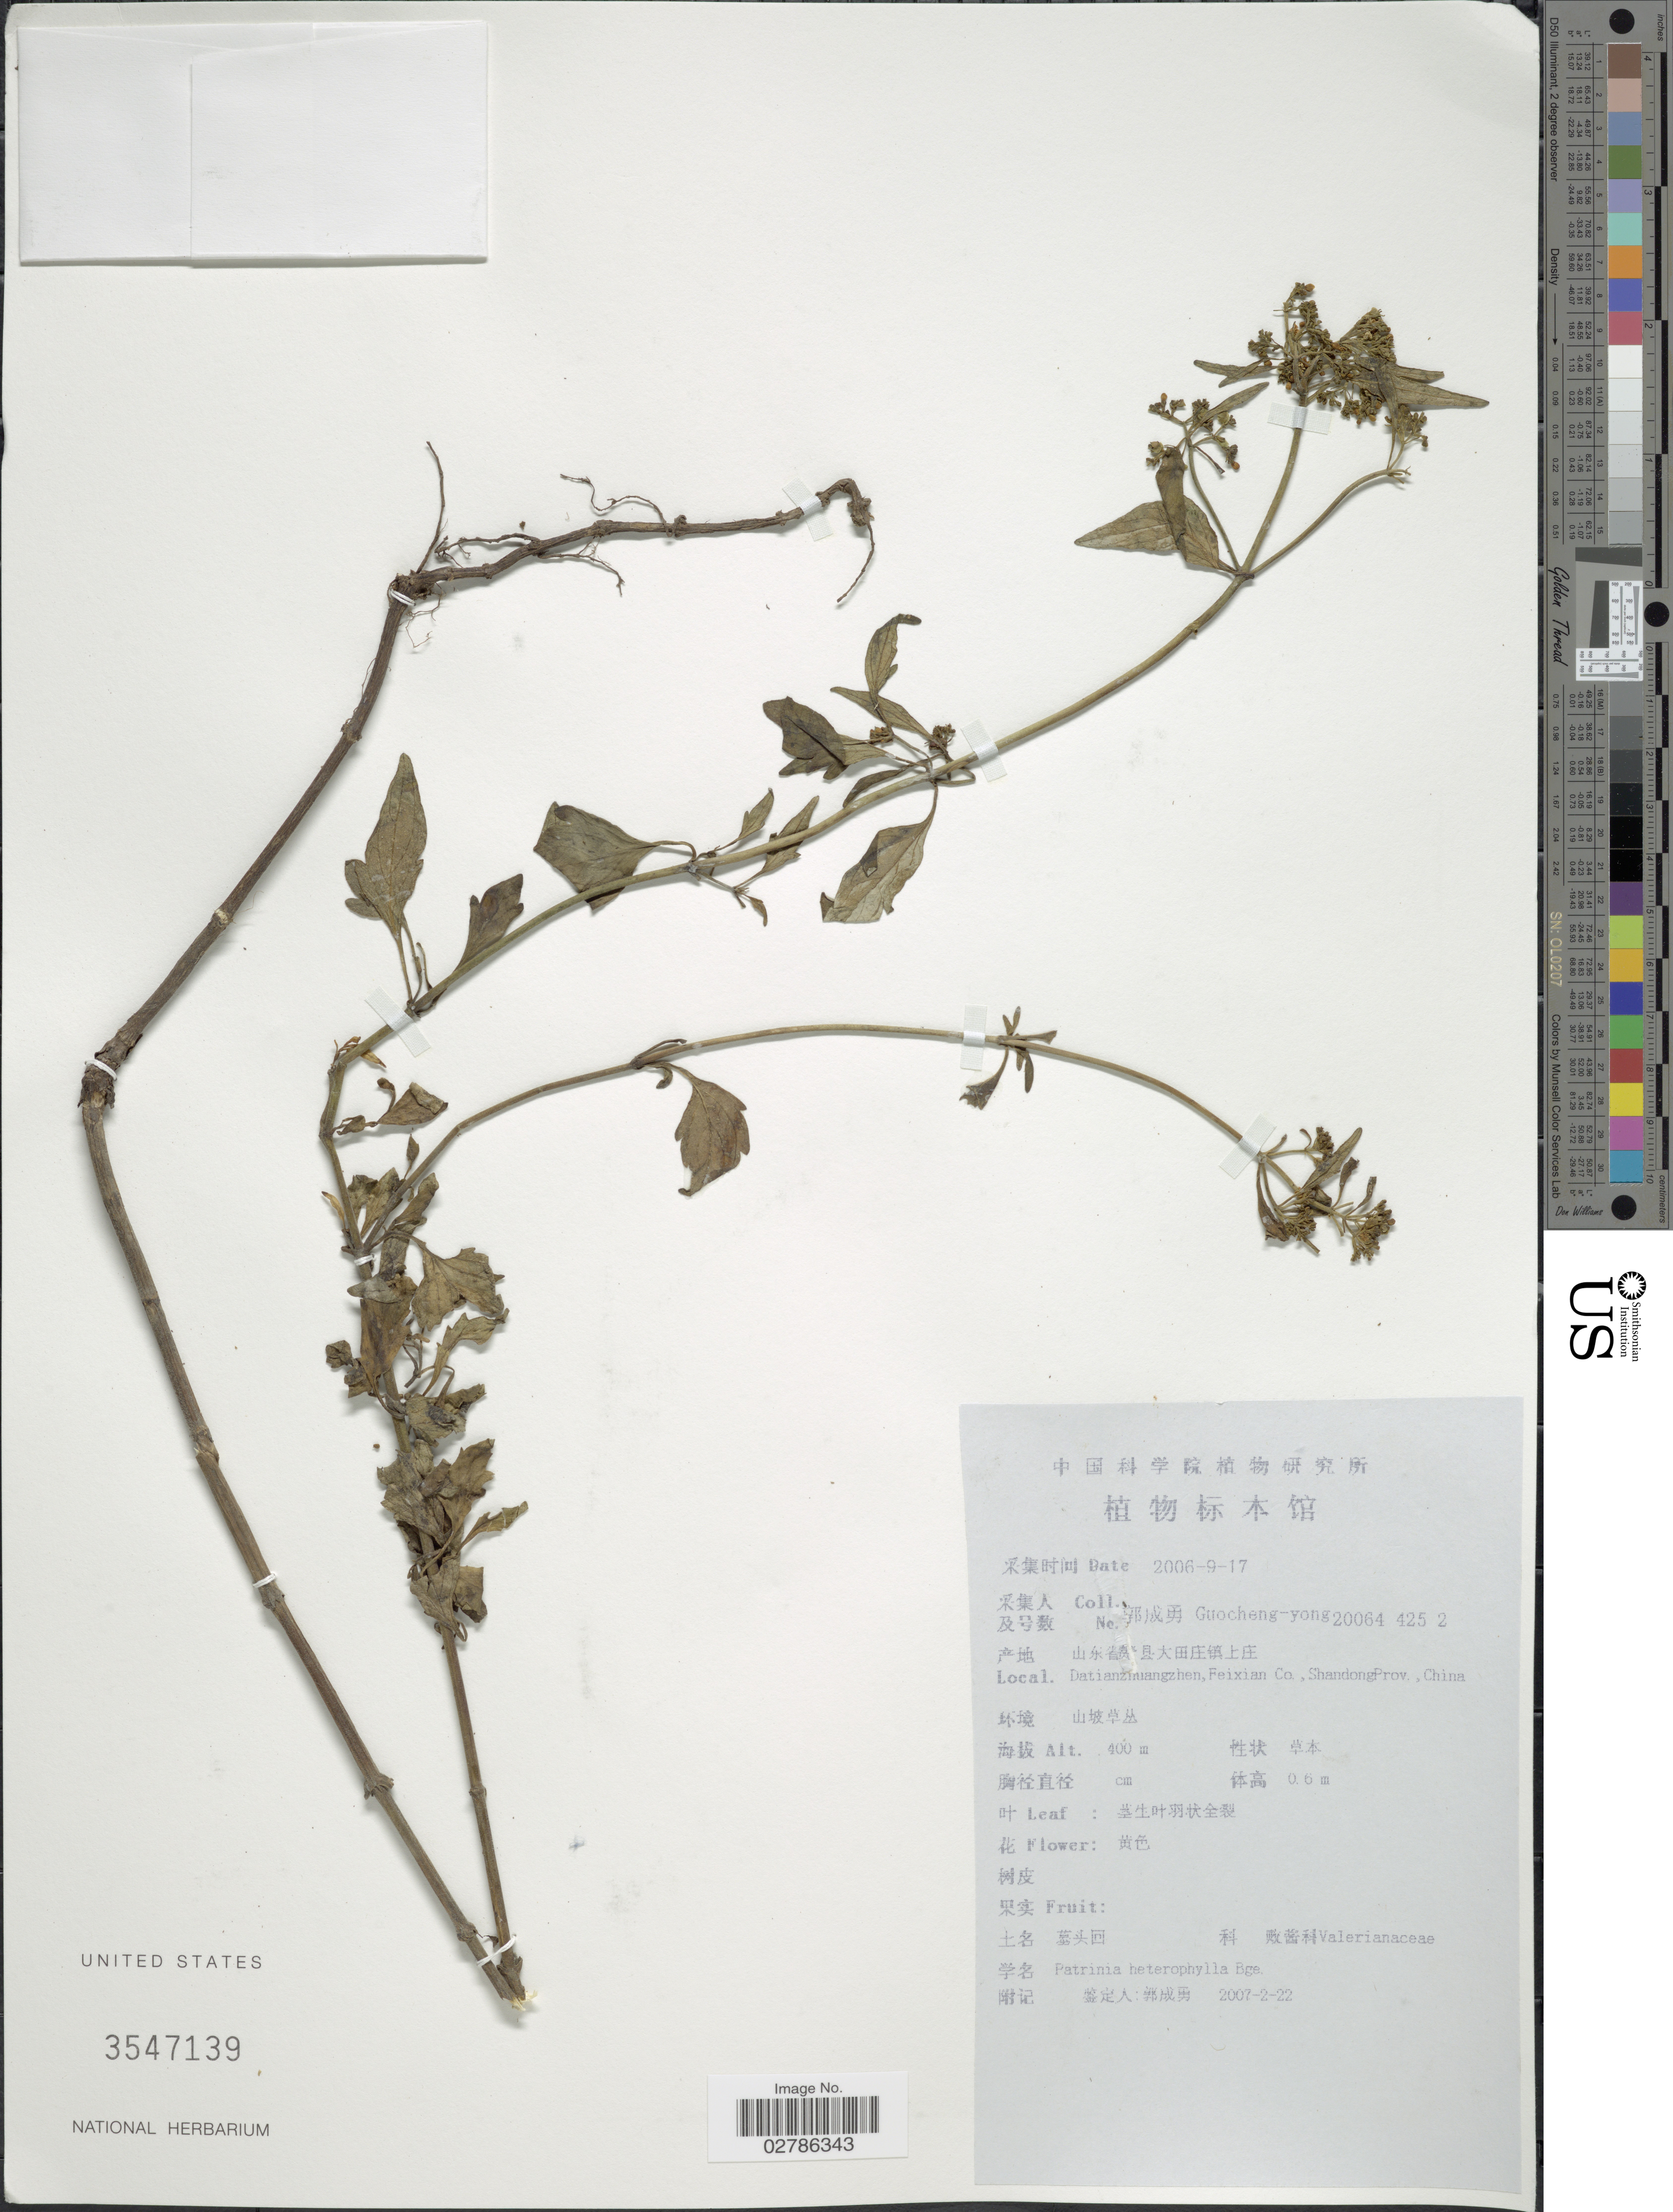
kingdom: Plantae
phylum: Tracheophyta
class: Magnoliopsida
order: Dipsacales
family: Caprifoliaceae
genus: Patrinia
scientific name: Patrinia heterophylla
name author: Bunge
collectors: Guo cheng-yong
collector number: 20064 425 2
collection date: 2006-09-17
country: China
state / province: Shandong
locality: X, Datianzhuangzhen, Feixian Co., X.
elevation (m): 400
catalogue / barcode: US 3547139